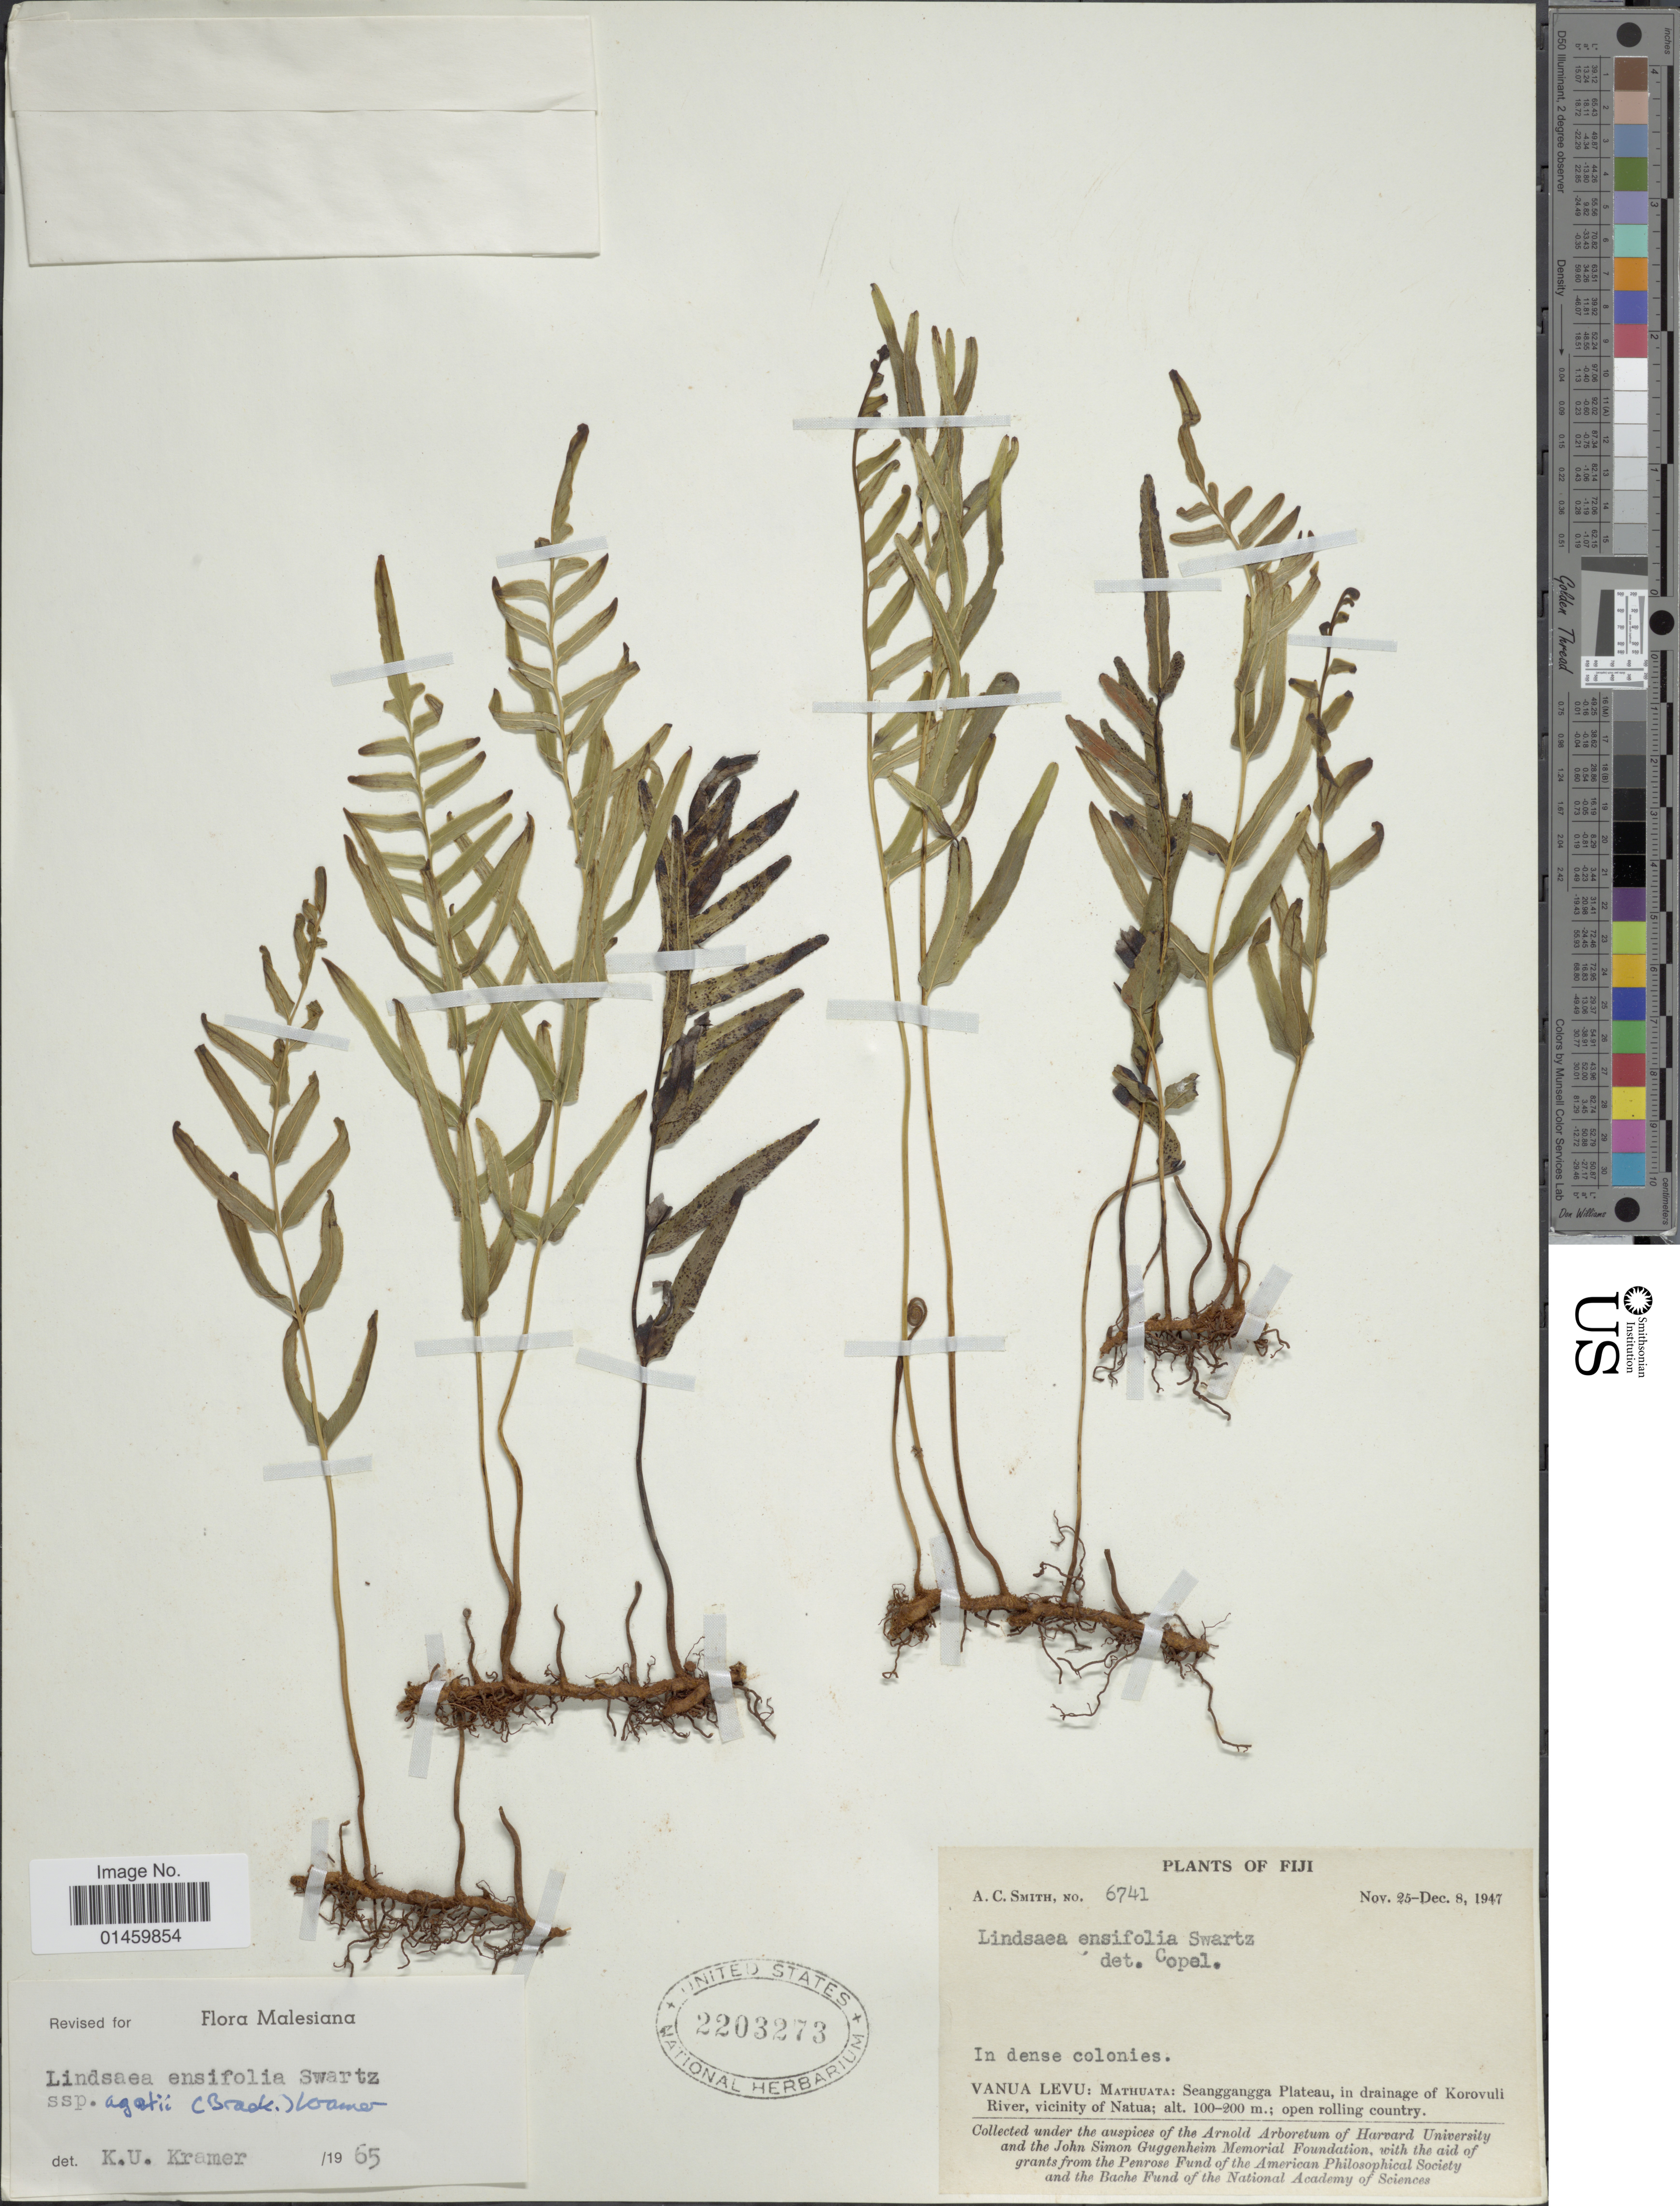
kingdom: Plantae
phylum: Tracheophyta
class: Polypodiopsida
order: Polypodiales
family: Lindsaeaceae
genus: Lindsaea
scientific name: Lindsaea ensifolia subsp. agatii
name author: (Brack.) K.U. Kramer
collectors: A. C. Smith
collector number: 6741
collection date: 1947-11-25/1947-12-08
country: Fiji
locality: Vanua Levu: Mathuata: Seanggangga Plateau, in drainage of Korovuli River, vicinity of Natua. Open rolling country.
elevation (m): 100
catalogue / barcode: US 2203273